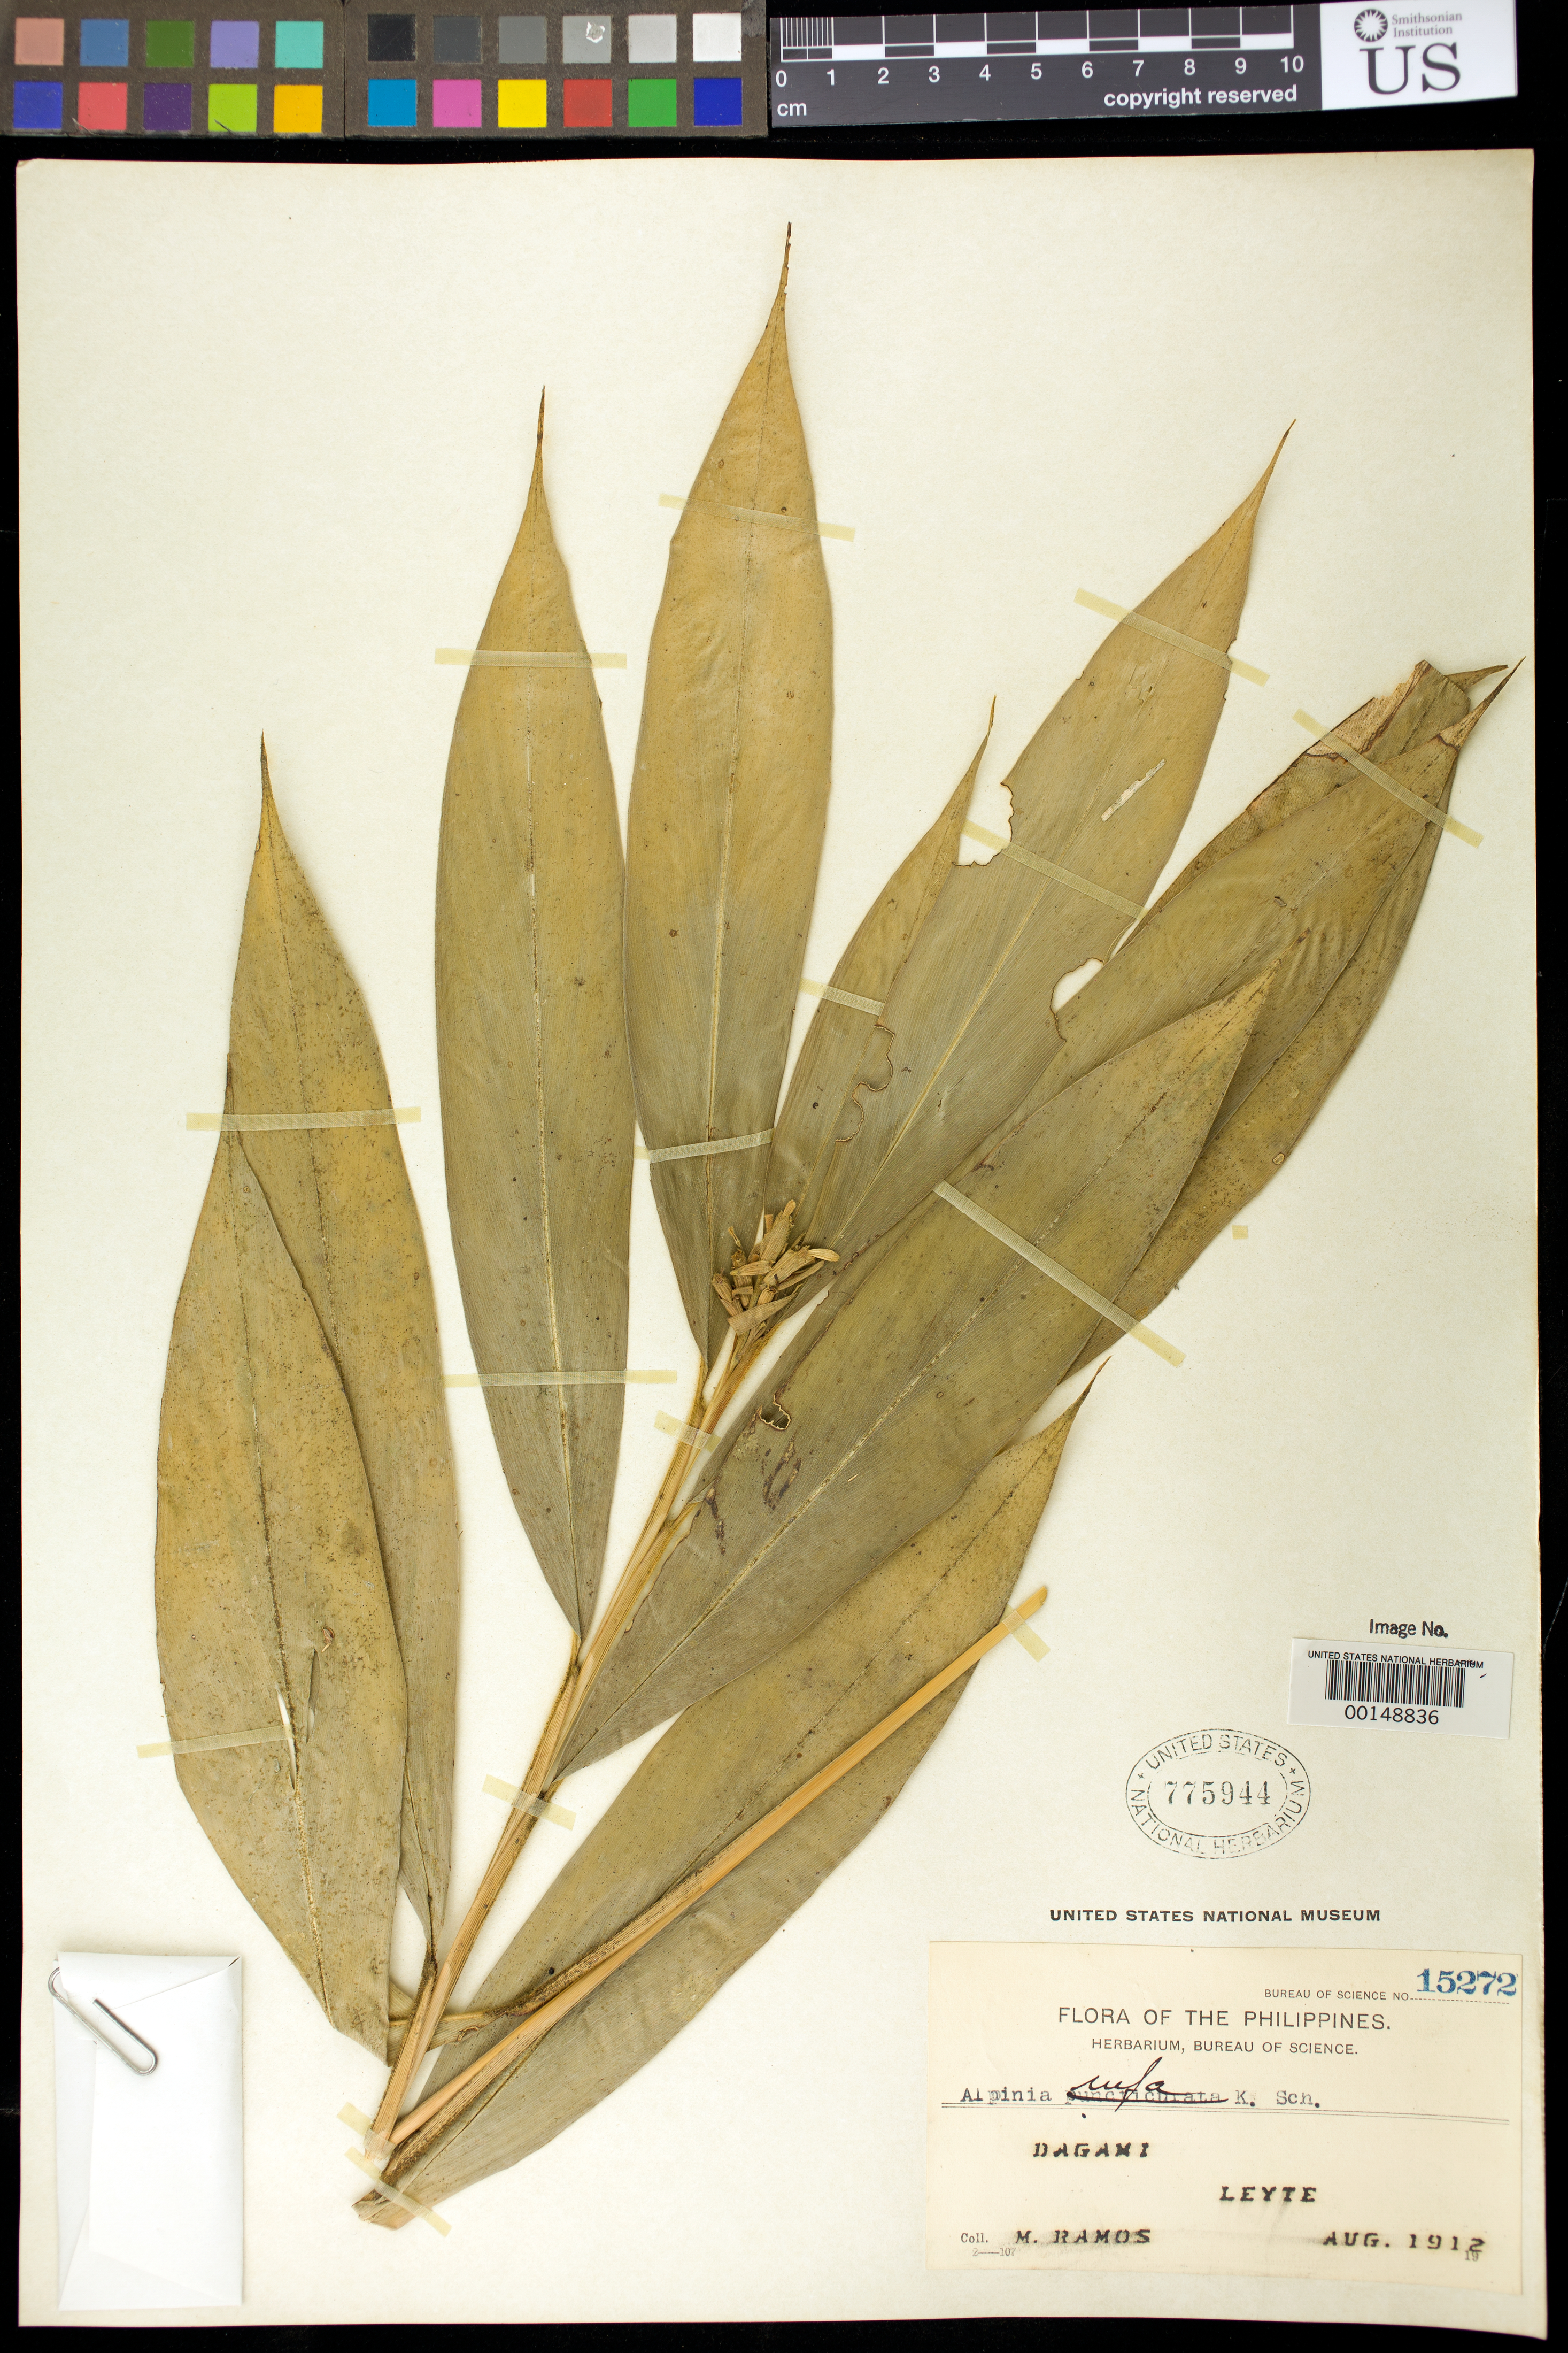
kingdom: Plantae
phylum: Tracheophyta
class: Liliopsida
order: Zingiberales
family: Zingiberaceae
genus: Alpinia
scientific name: Alpinia rufa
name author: (C. Presl) Náves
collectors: M. Ramos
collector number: Bur. Sci. 15272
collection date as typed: Aug 1912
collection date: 1912-08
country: Philippines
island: Leyte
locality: Dagami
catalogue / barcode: US 775944